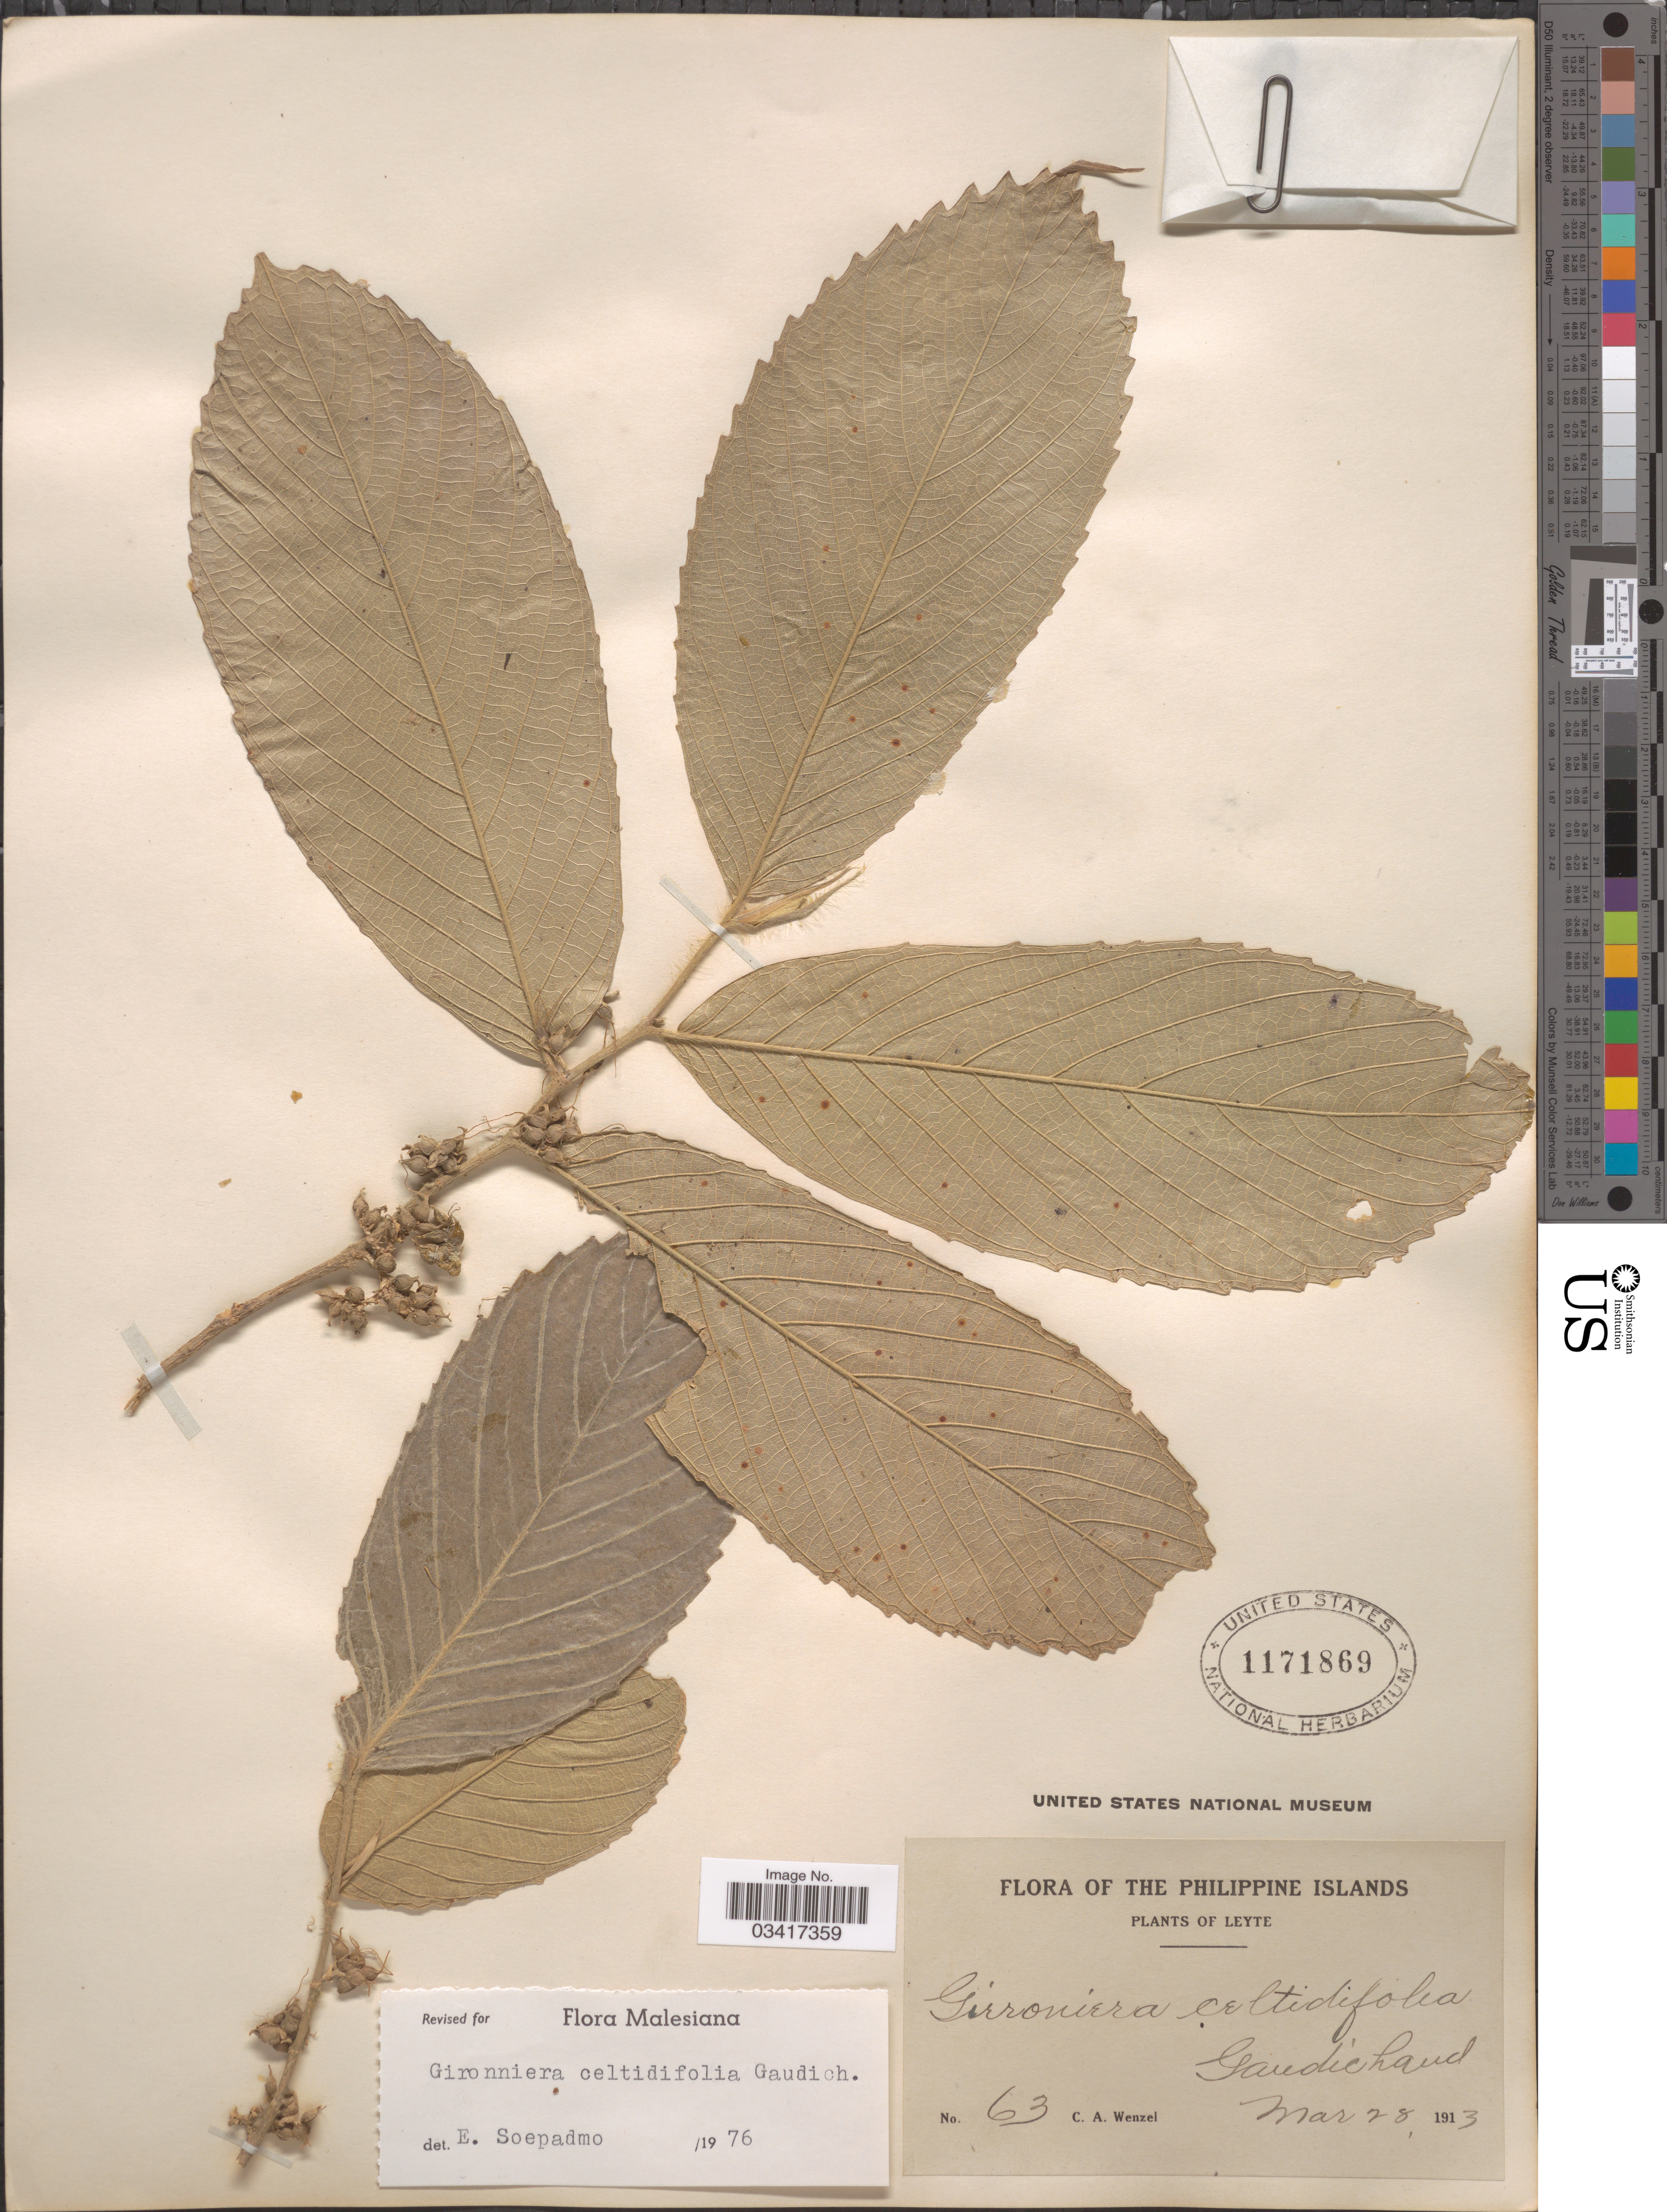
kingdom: Plantae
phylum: Tracheophyta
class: Magnoliopsida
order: Rosales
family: Cannabaceae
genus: Gironniera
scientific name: Gironniera celtidifolia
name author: Gaudich.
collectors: C. Wenzel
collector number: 63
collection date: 1913-03-28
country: Philippines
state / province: Eastern Visayas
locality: The Philippine Islands, Leyte.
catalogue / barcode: US 1171869